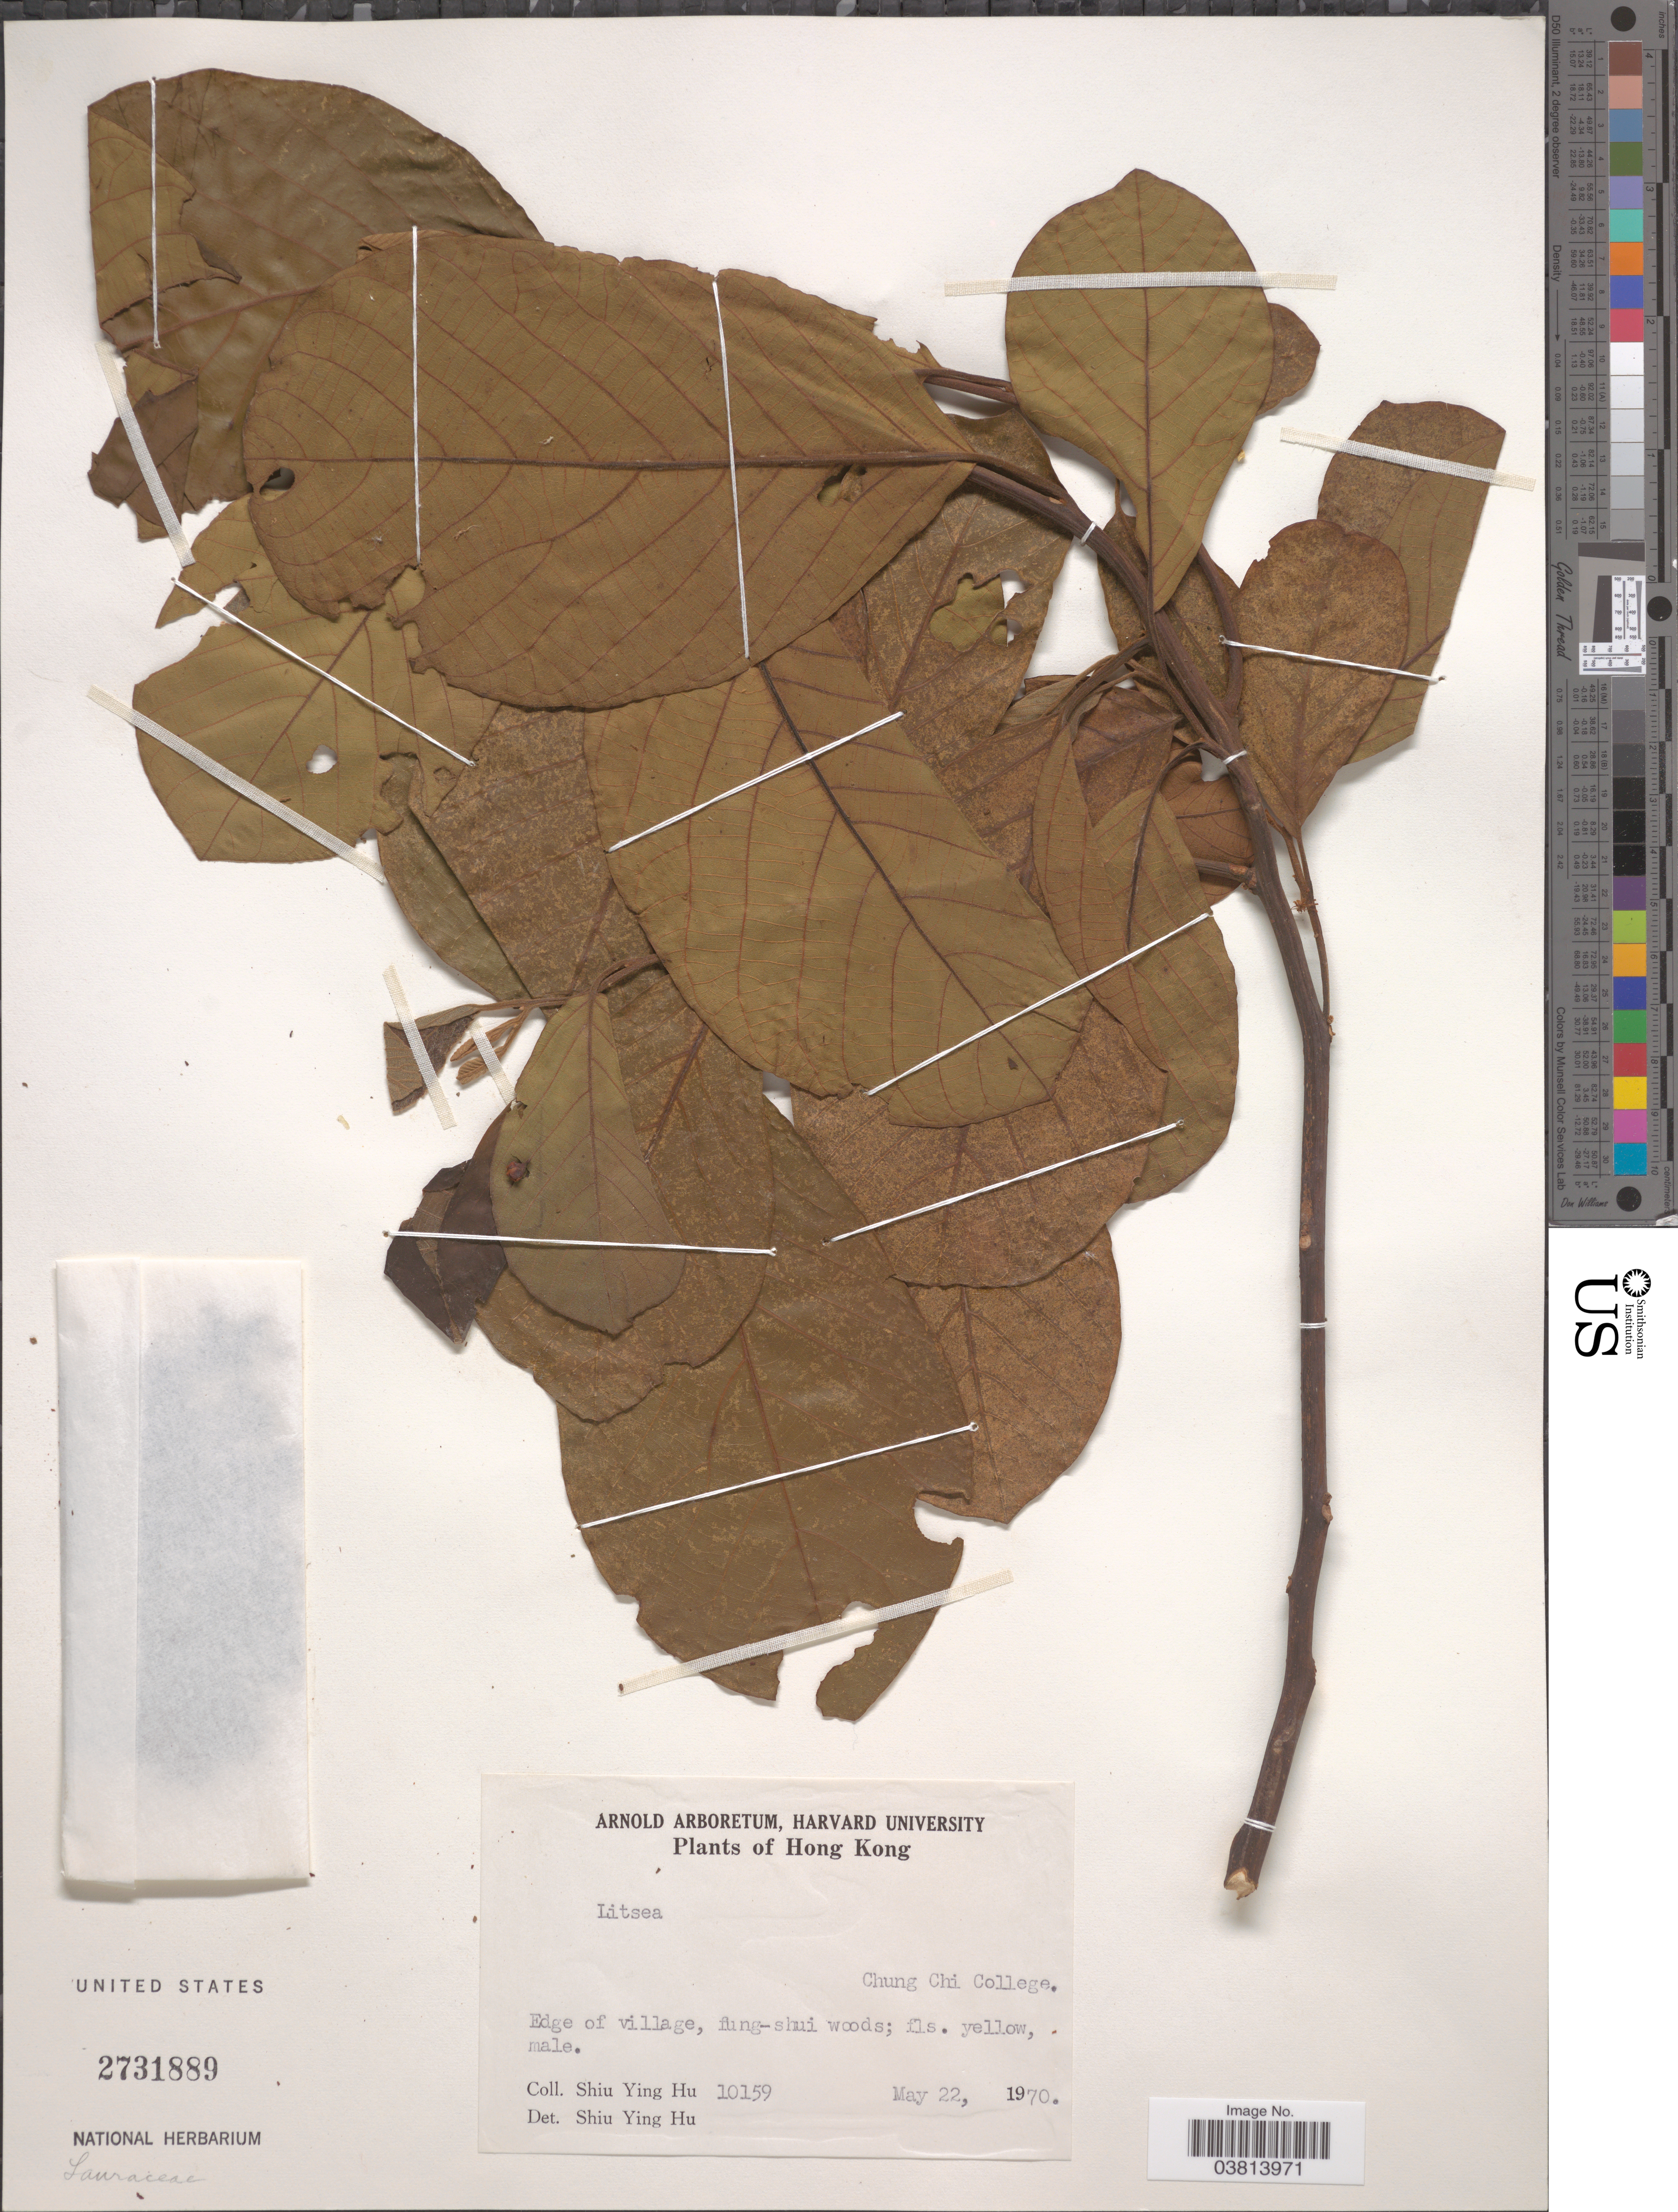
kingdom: Plantae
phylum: Tracheophyta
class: Magnoliopsida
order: Laurales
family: Lauraceae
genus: Litsea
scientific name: Litsea sp.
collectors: S. Y. Hu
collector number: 10159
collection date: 1970-05-22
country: China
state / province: Hong Kong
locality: Chung Chi College.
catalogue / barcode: US 2731889